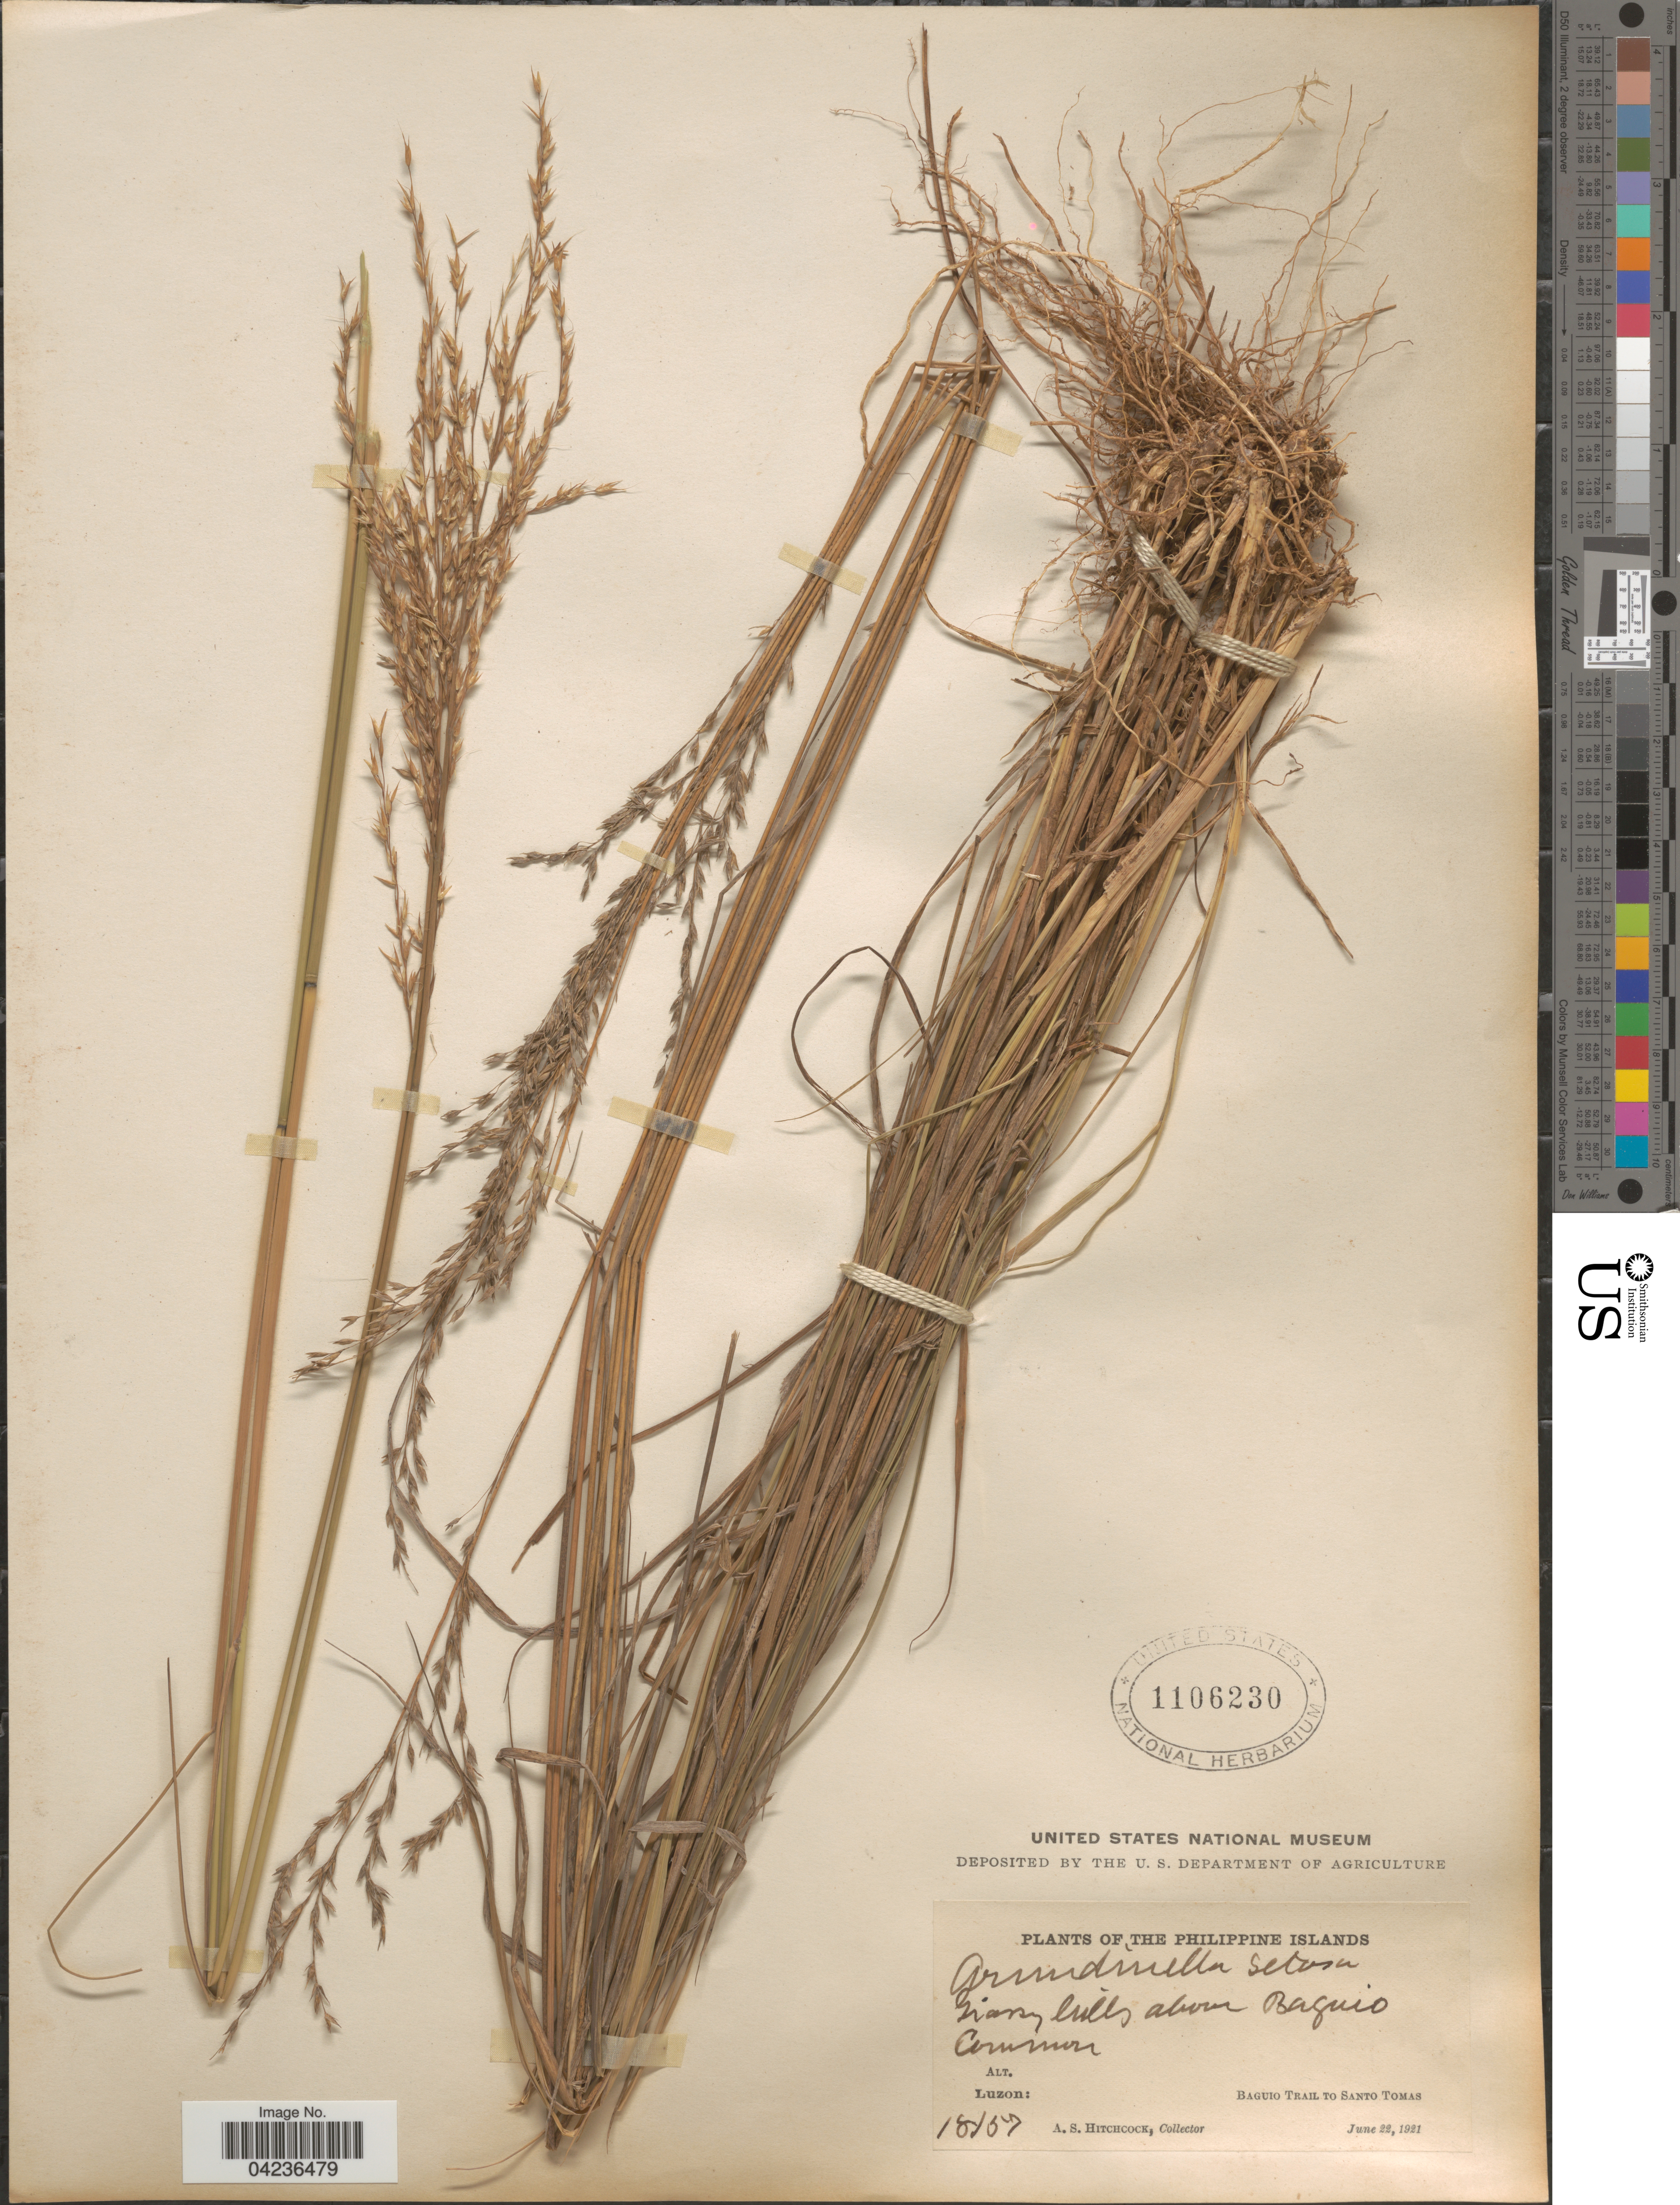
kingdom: Plantae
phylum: Tracheophyta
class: Liliopsida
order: Poales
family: Poaceae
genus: Arundinella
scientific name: Arundinella setosa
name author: Trin.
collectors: A. S. Hitchcock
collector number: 18157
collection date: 1921-06-22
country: Philippines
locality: Philippine Islands. Grassy hills above Baguio. Luzon: Baguio Trail to Santo Tomas.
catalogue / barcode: US 1106230